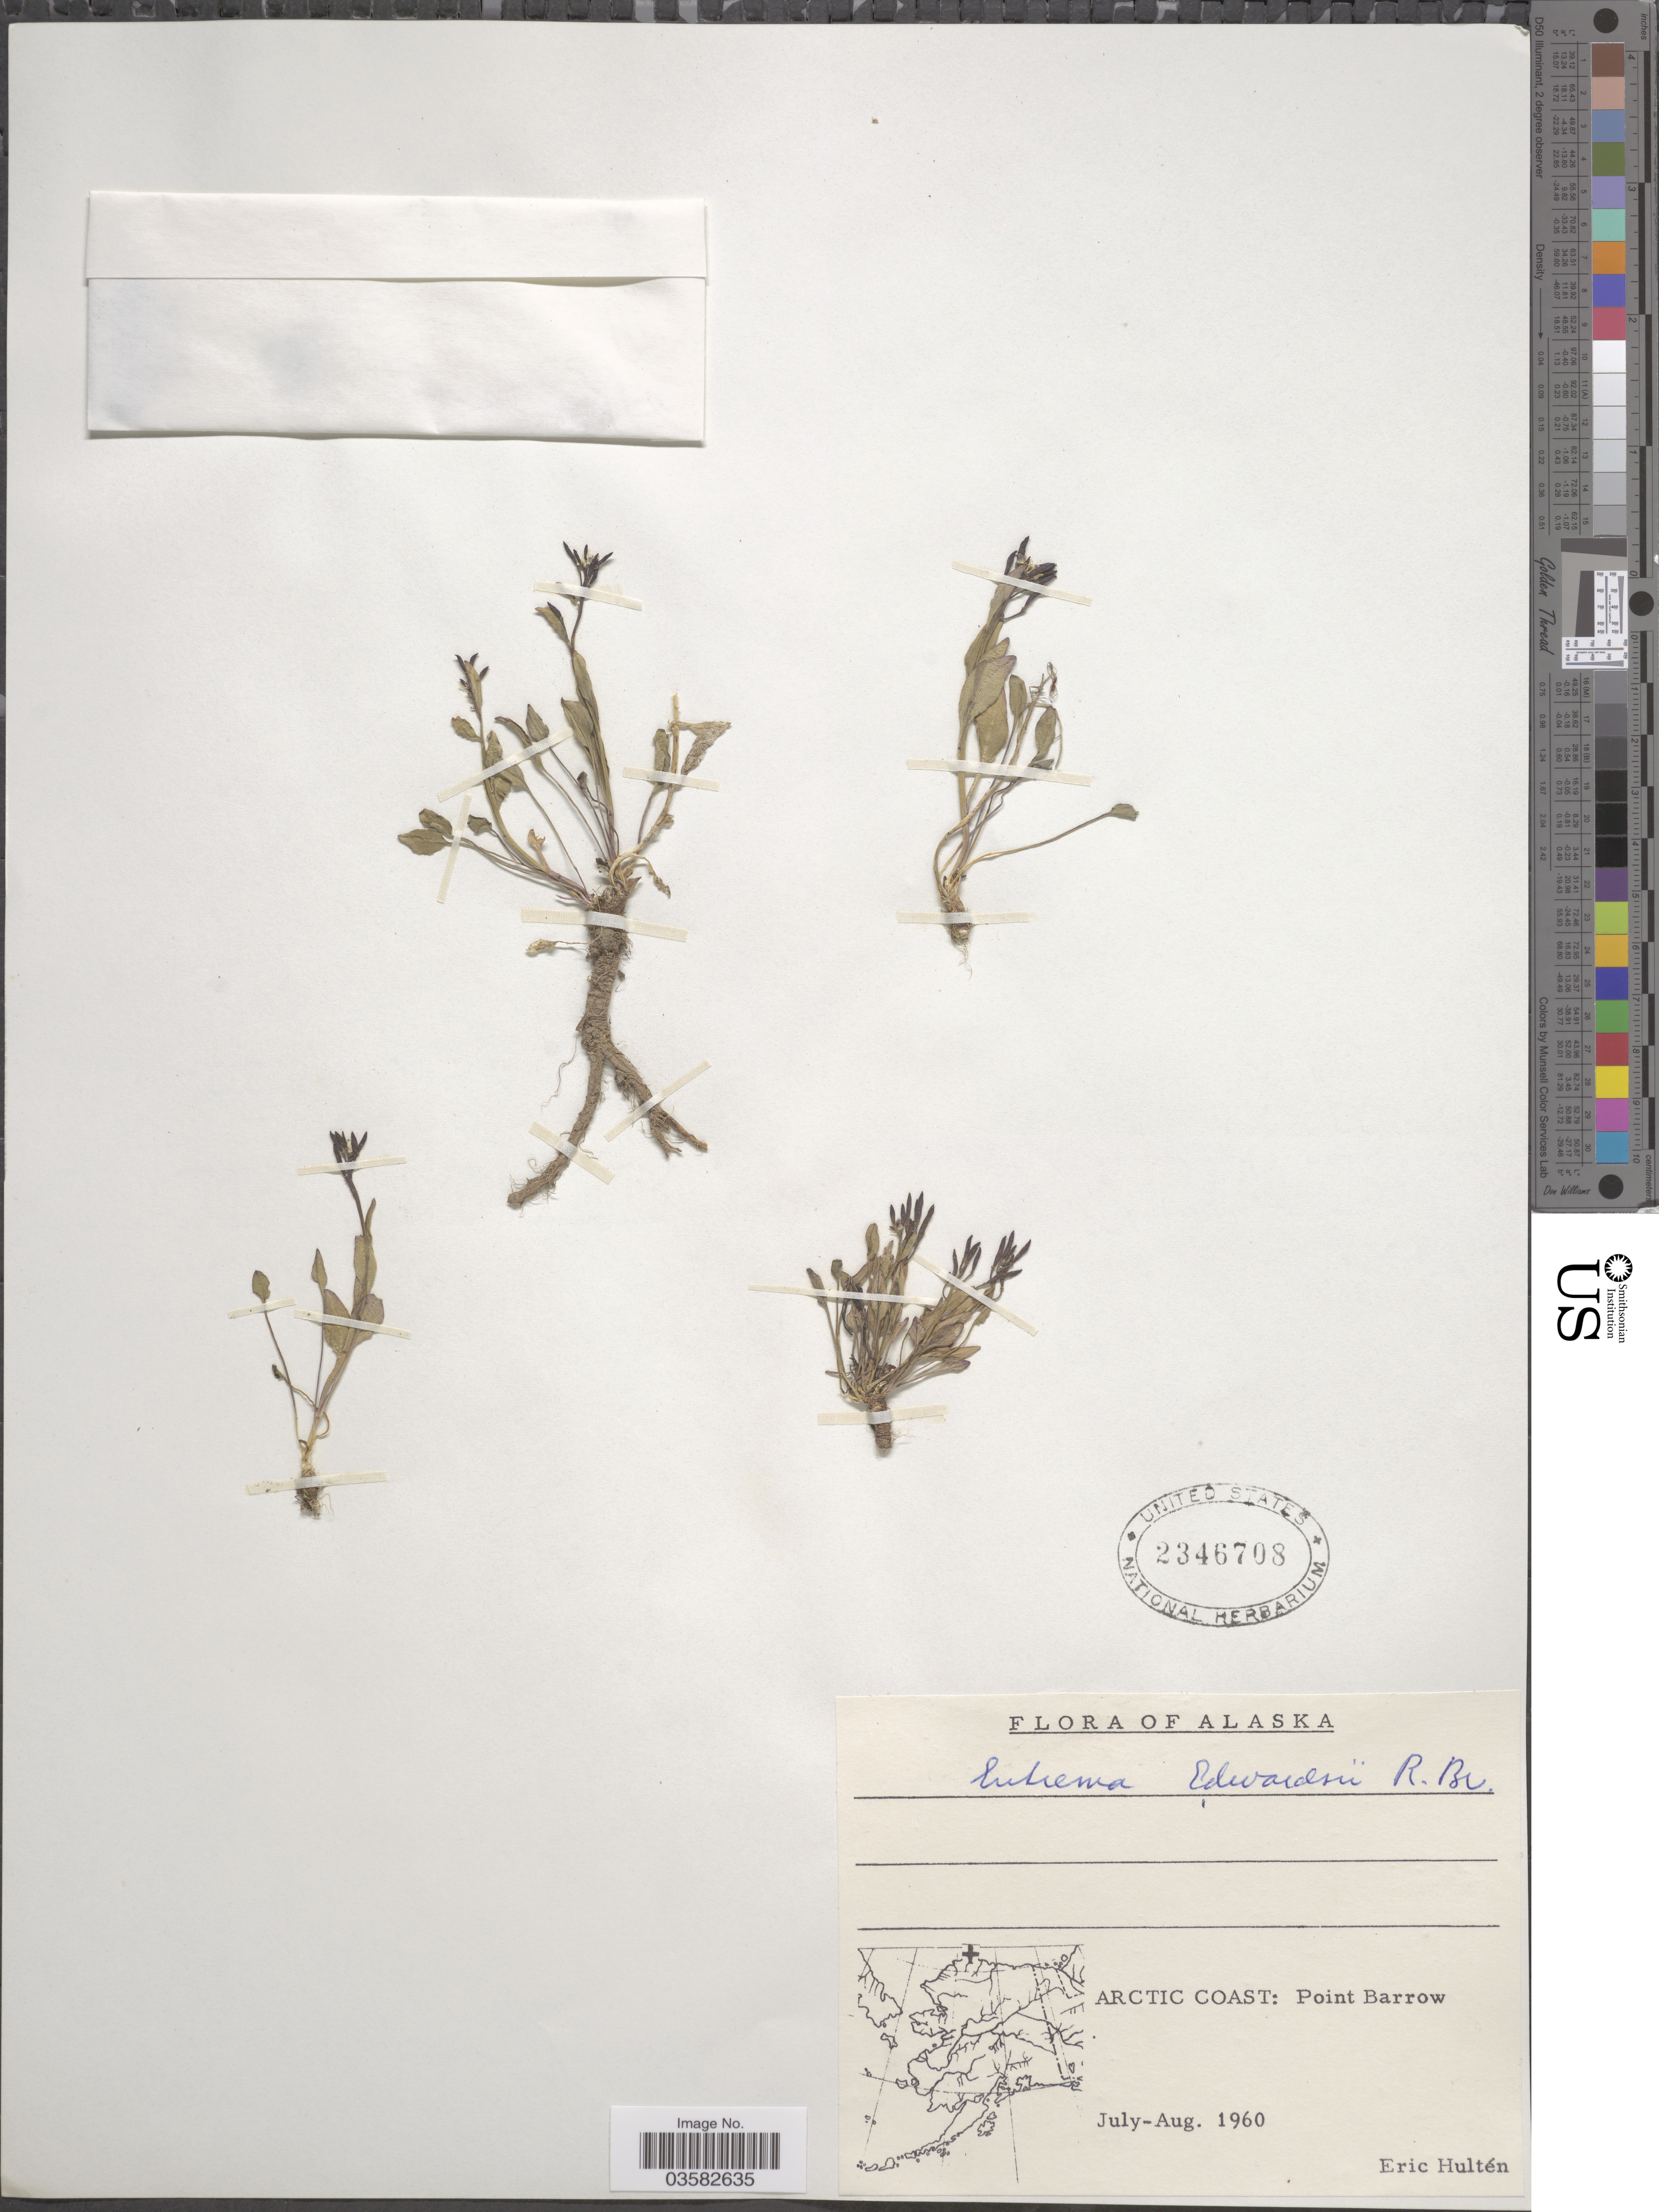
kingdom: Plantae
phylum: Tracheophyta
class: Magnoliopsida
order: Brassicales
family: Brassicaceae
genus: Eutrema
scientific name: Eutrema edwardsii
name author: R. Br.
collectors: E. G. Hultén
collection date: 1960-07/1960-08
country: United States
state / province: Alaska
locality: Arctic Coast: Point Barrow.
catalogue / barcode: US 2346708